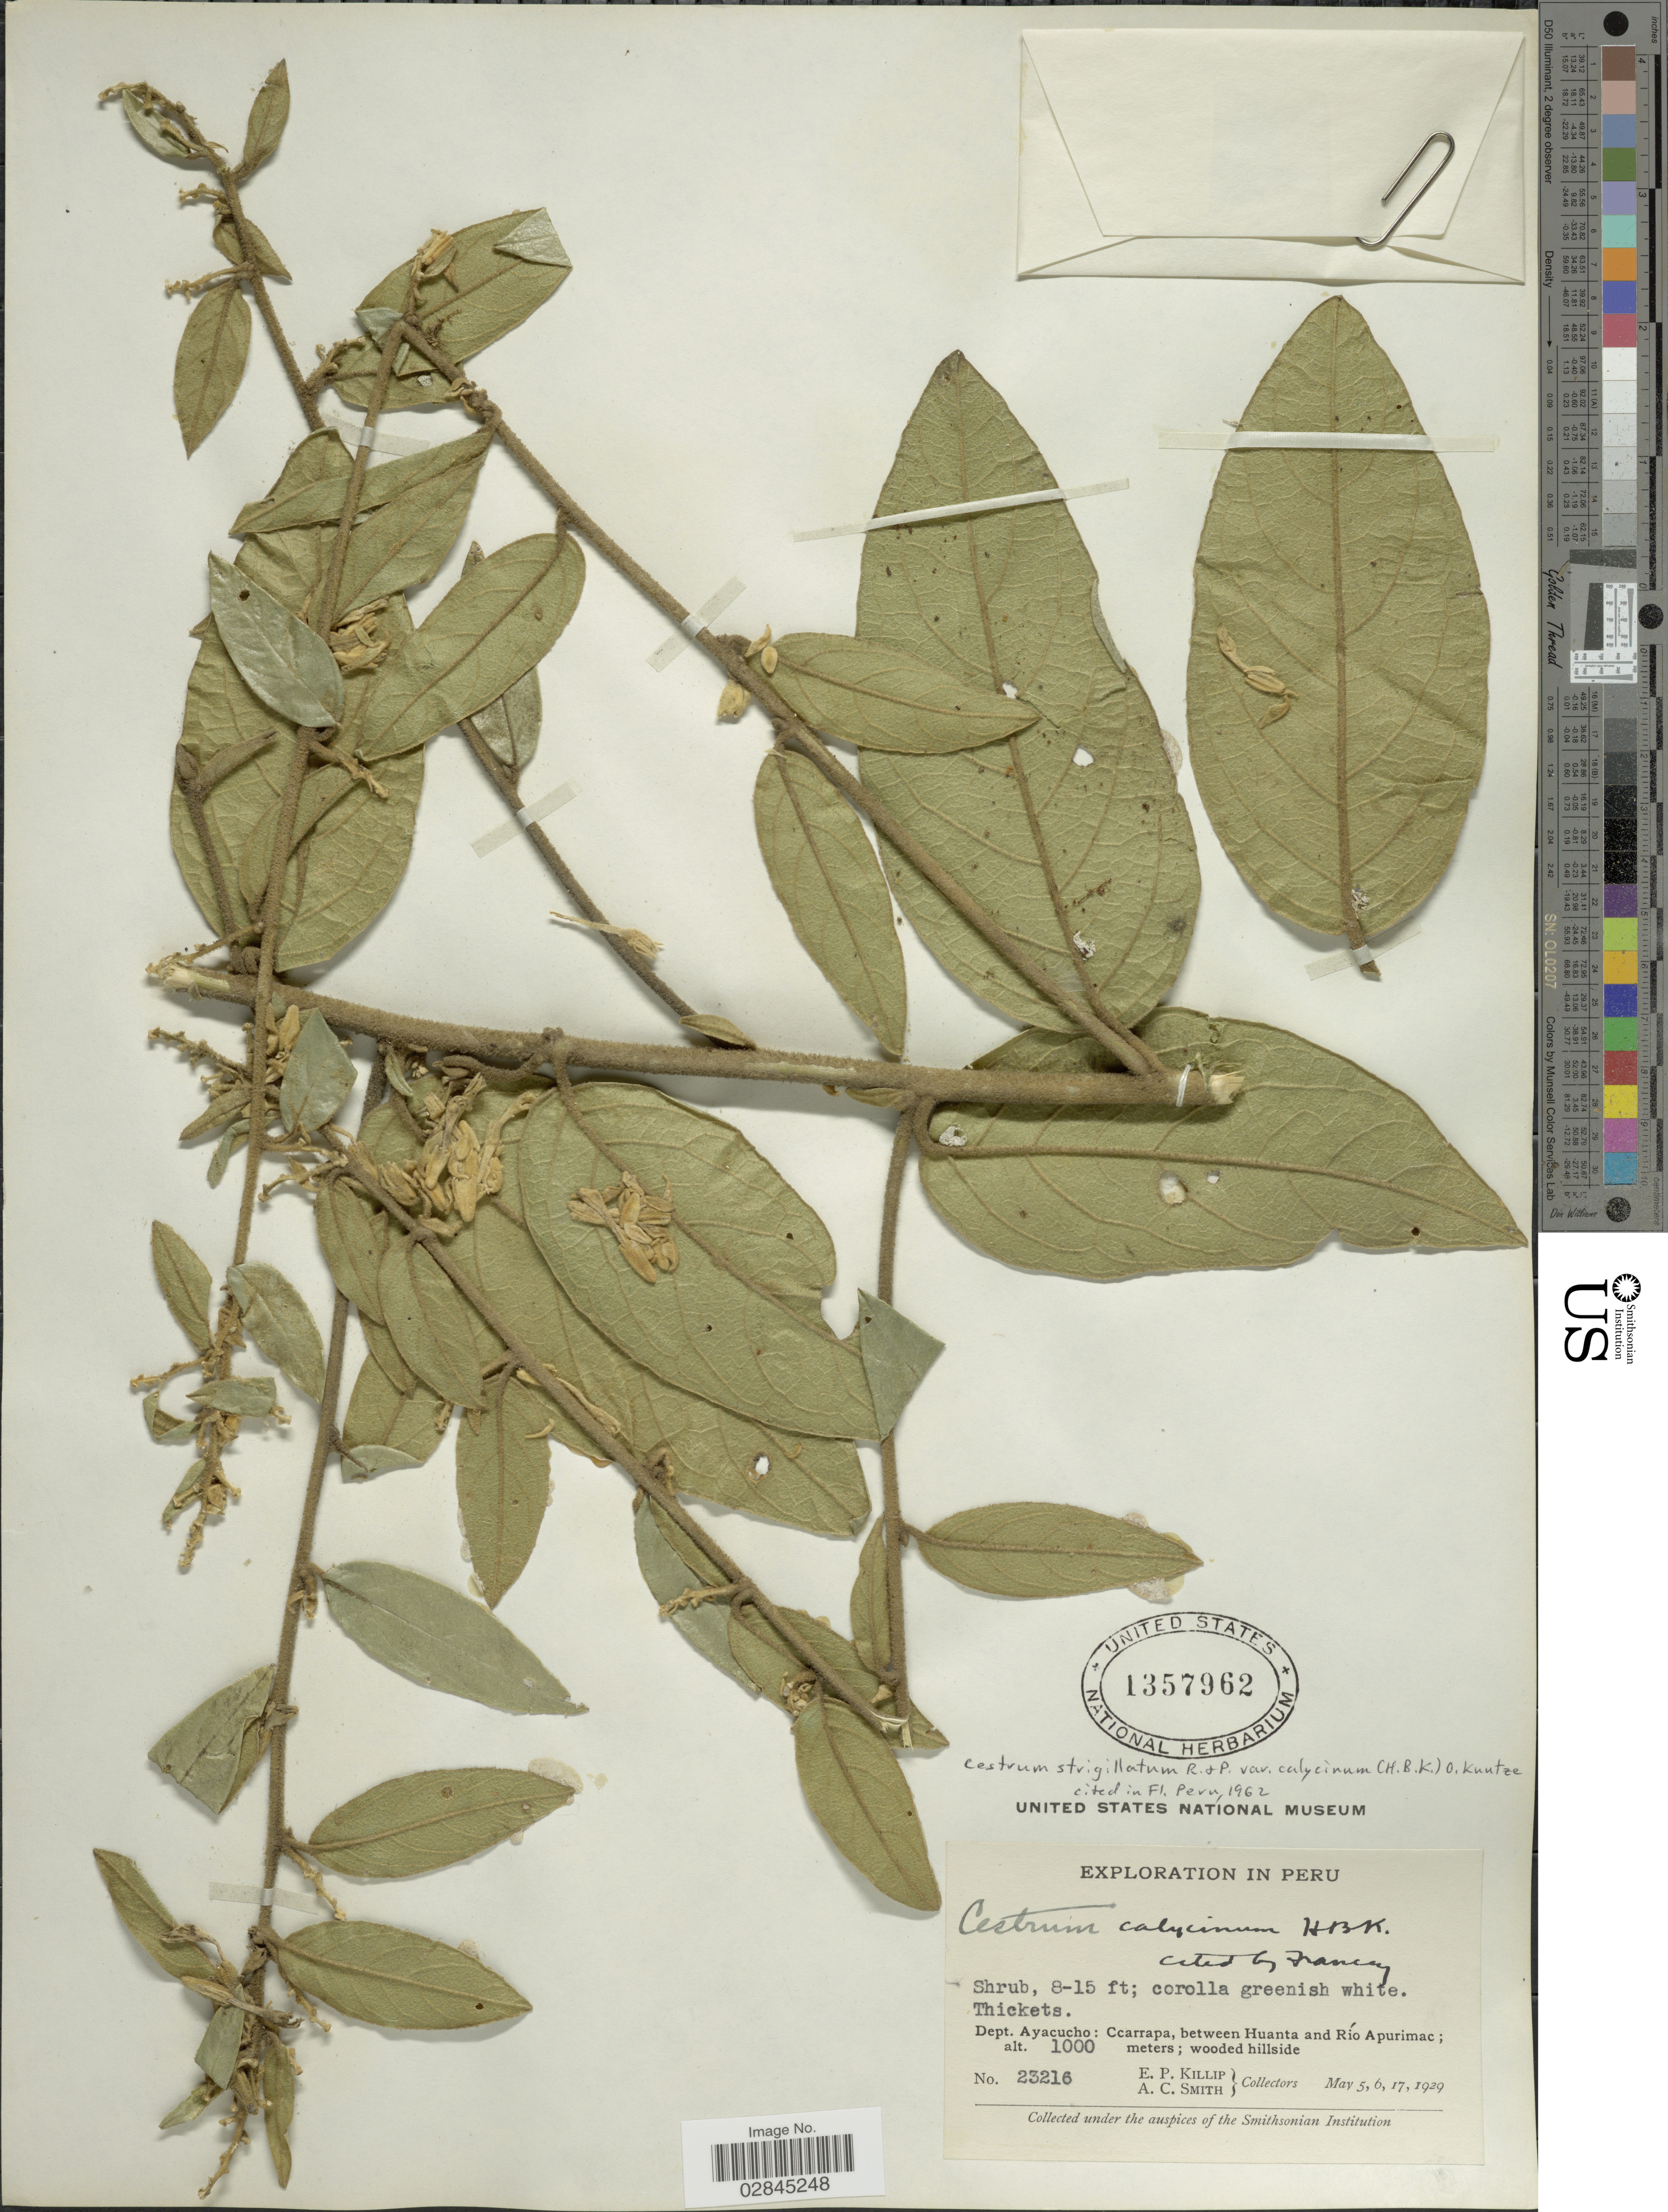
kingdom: Plantae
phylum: Tracheophyta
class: Magnoliopsida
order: Solanales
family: Solanaceae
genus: Cestrum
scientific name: Cestrum strigillatum var. calycinum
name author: Ruiz & Pav.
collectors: E. P. Killip & A. C. Smith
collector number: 23216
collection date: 1929-05-05/1929-05-17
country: Peru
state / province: Ayacucho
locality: Dept. Ayacucho: Ccarrapa, between Huanta and Río Apurimac.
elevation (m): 1000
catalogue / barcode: US 1357962